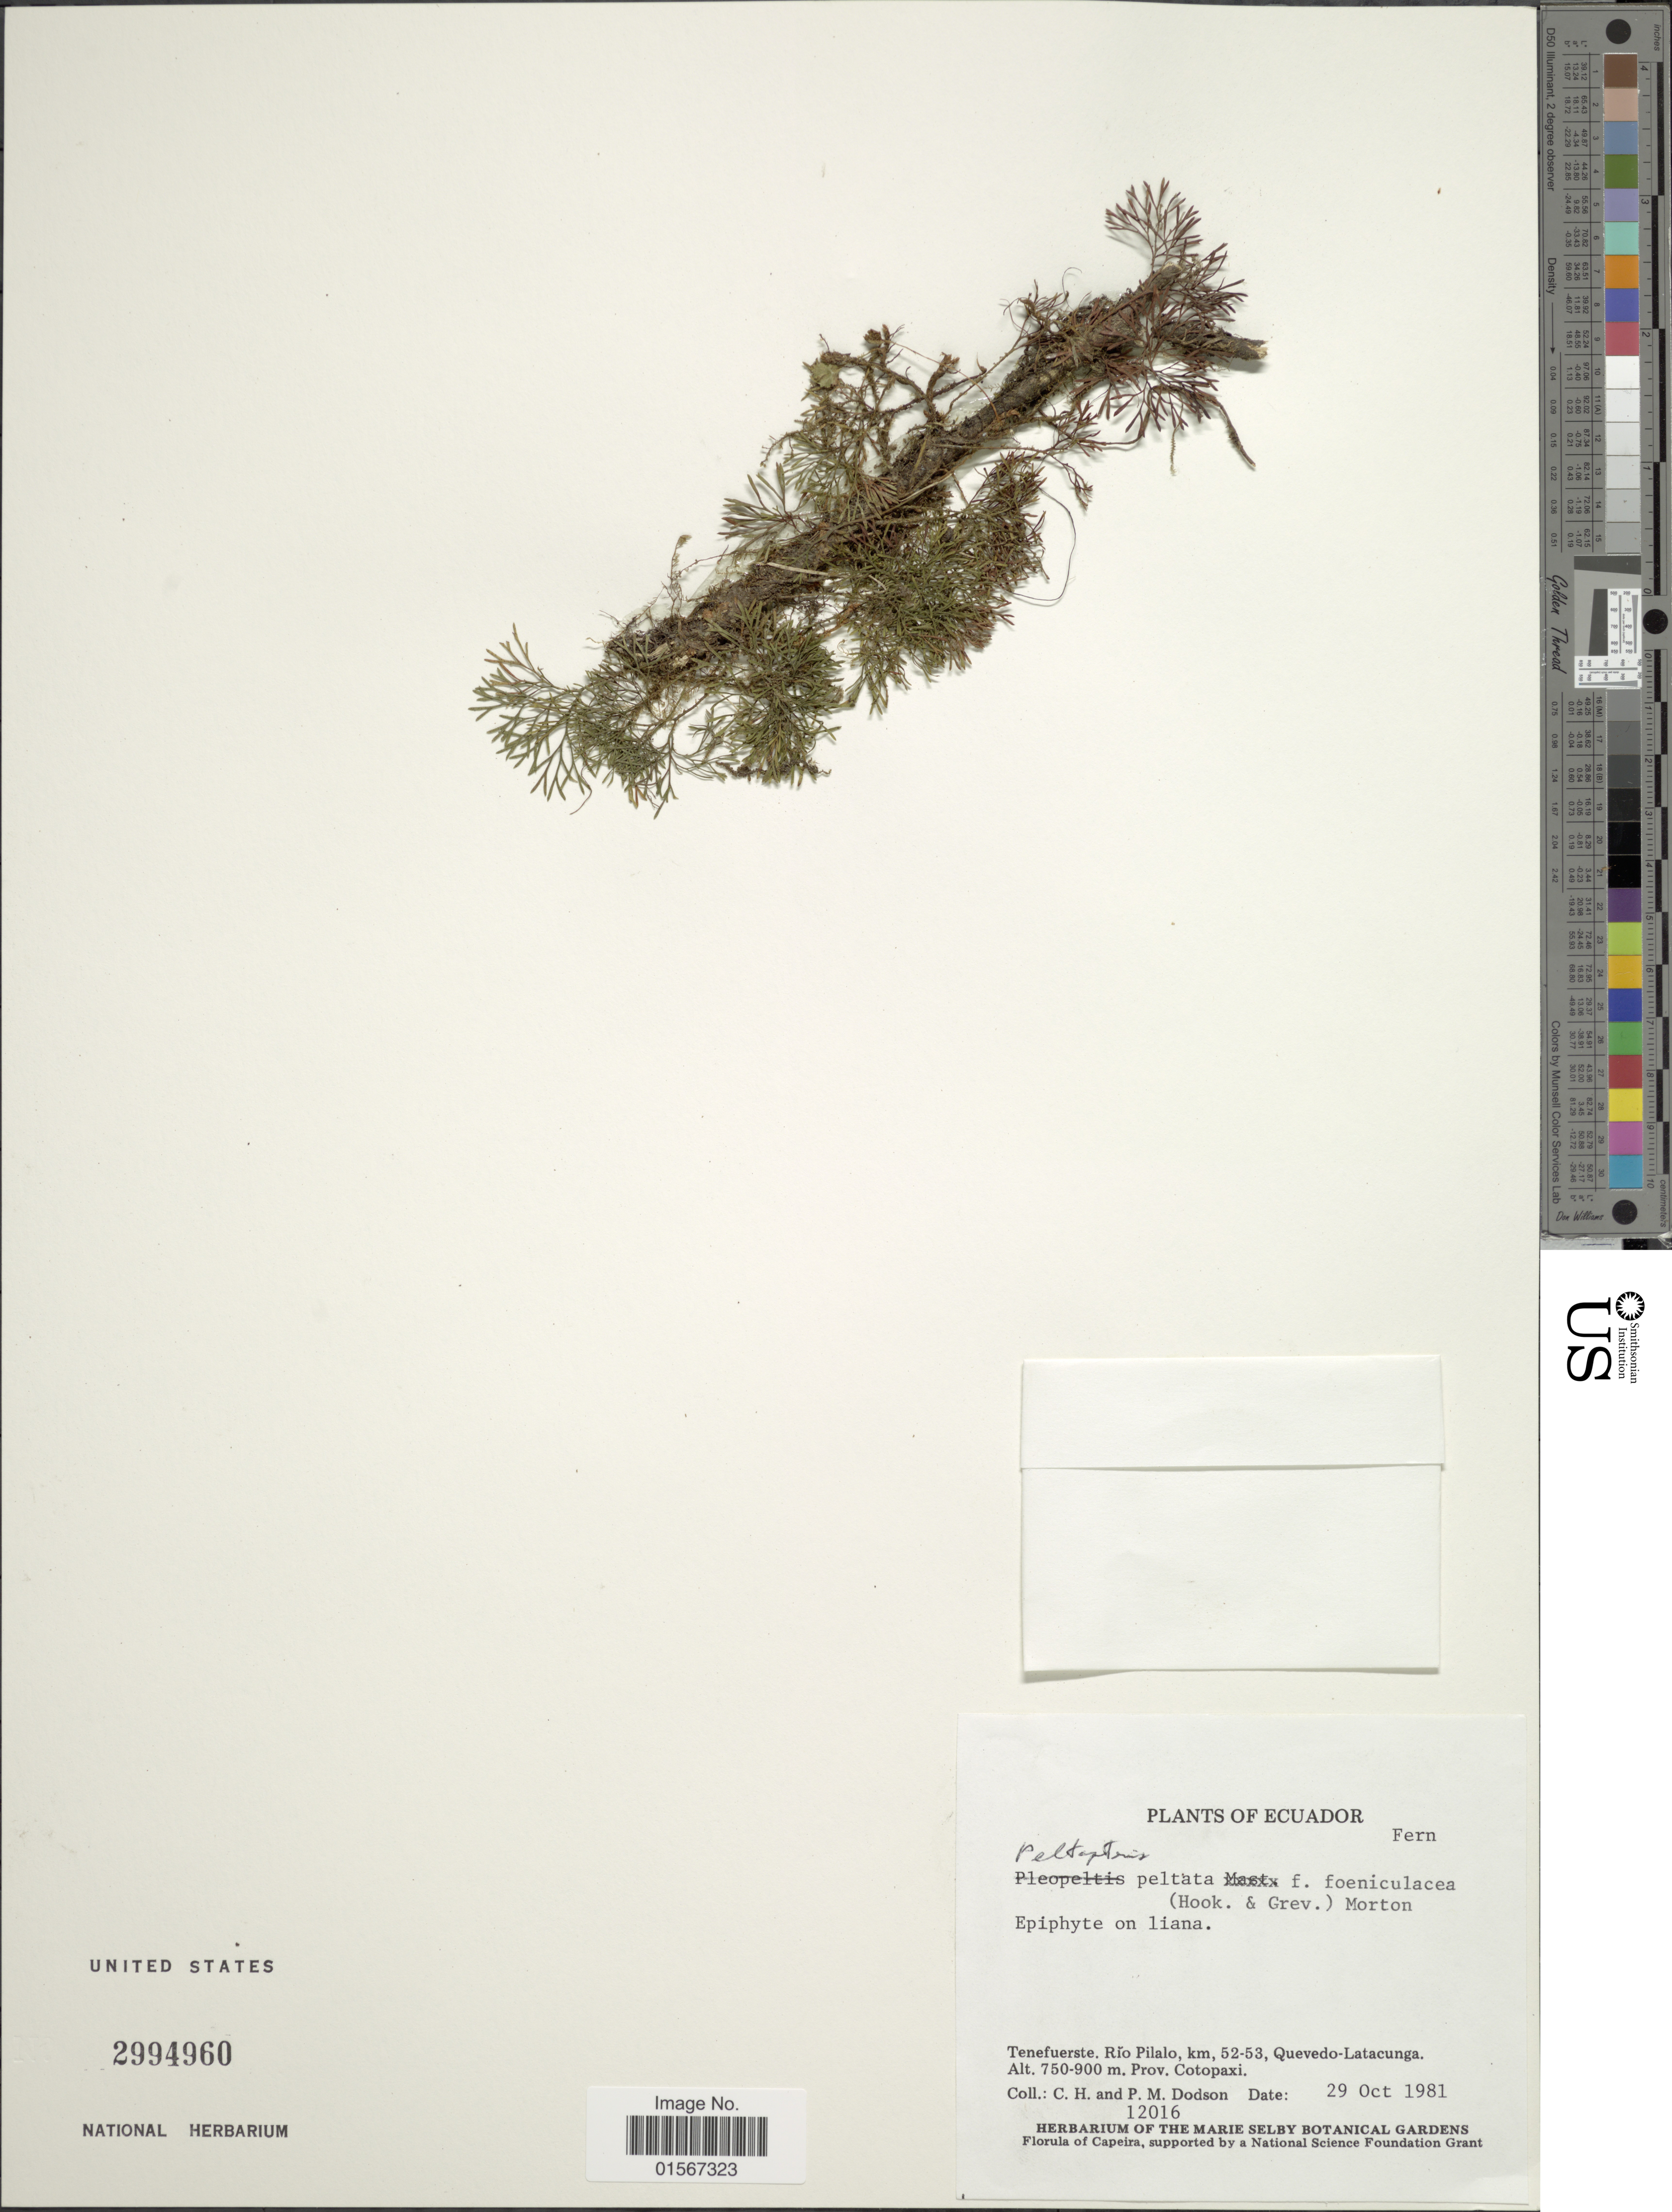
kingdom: Plantae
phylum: Tracheophyta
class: Polypodiopsida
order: Polypodiales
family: Dryopteridaceae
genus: Elaphoglossum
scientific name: Elaphoglossum peltatum f. foeniculaceum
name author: (Hook. & Grev.) Mickel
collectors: C. H. Dodson & P. M. Dodson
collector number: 12016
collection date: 1981-10-29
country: Ecuador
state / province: Cotopaxi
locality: Ecuador, Tenefuerste. Río Pilalo, km 52-53, Quevedi-Latacunga, Prov. Cotopaxi.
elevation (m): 750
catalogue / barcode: US 2994960